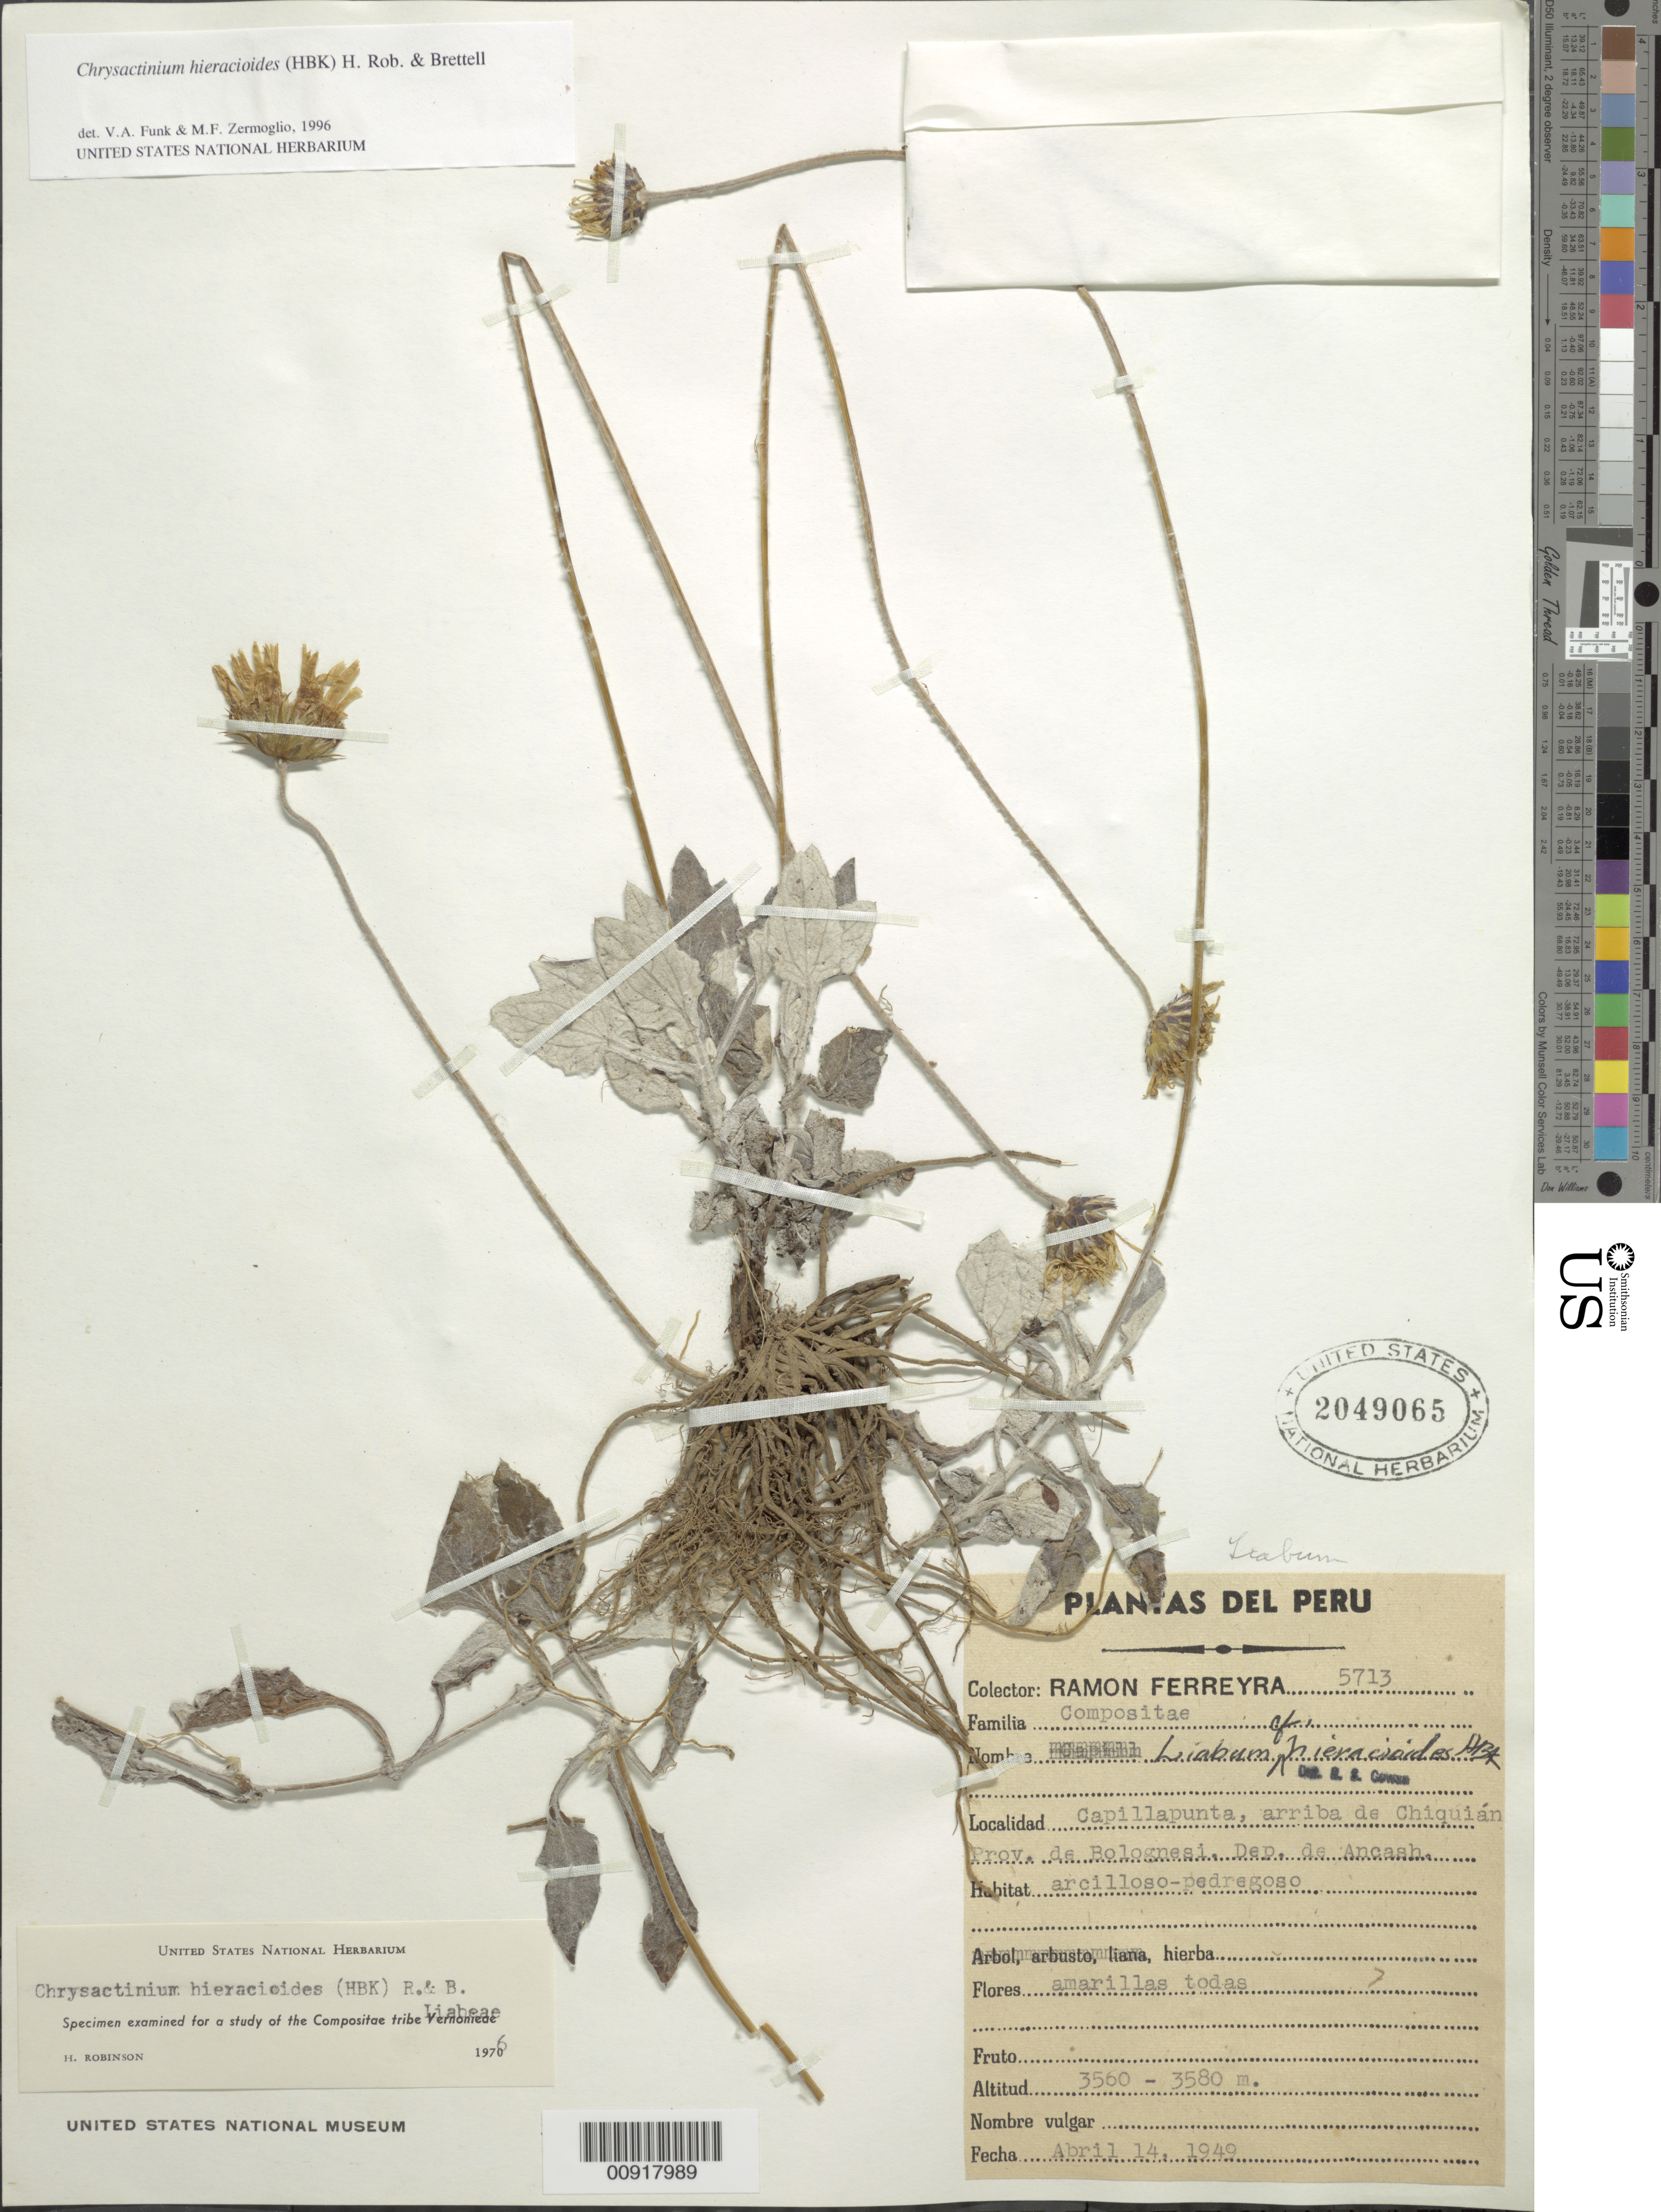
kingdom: Plantae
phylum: Tracheophyta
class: Magnoliopsida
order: Asterales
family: Asteraceae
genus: Chrysactinium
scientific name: Chrysactinium hieracioides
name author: (Kunth) H. Rob. & Brettell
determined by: Funk, V. A.; Zermoglio, M. F.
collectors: R. A. Ferreyra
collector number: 5713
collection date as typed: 14 April 1949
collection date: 1949-04-14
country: Peru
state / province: Ancash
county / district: Bolognesi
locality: Prov. Bolognesi, Dpto. Ancash, Capillapunta, arriba de Chiquián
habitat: Arcilloso-pedregoso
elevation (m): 3560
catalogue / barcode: US 2049065